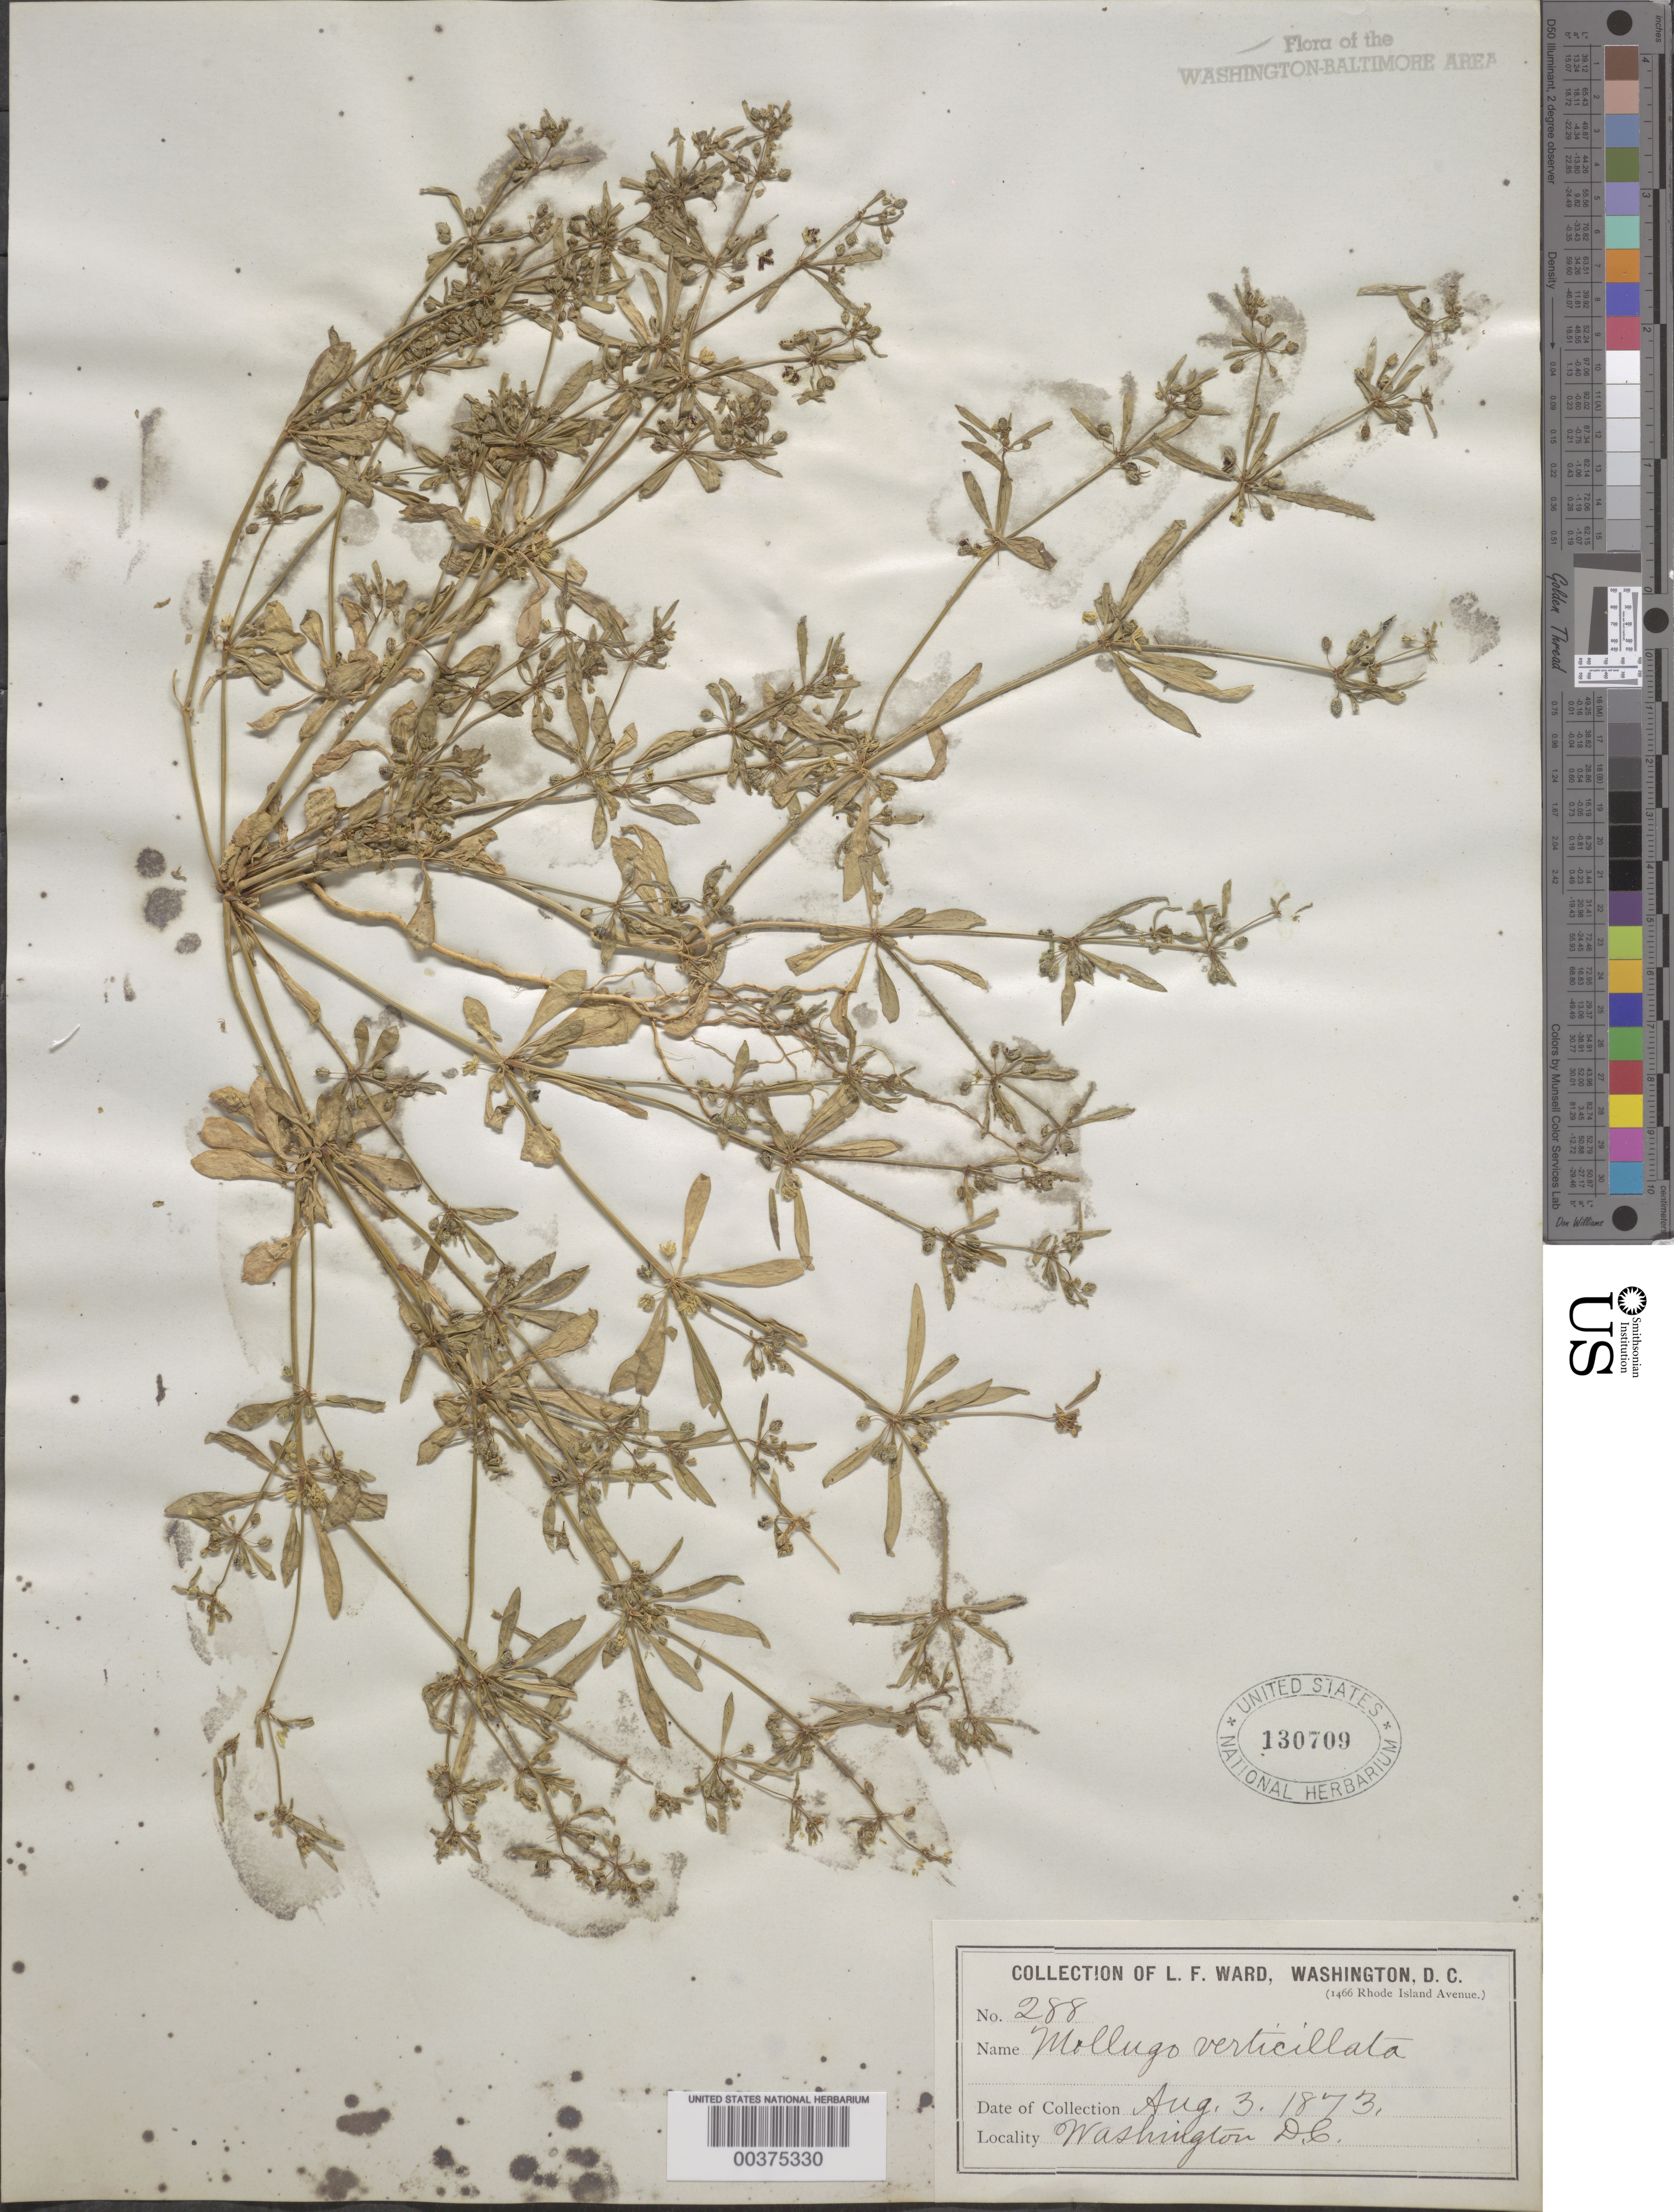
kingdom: Plantae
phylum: Tracheophyta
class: Magnoliopsida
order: Caryophyllales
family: Molluginaceae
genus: Mollugo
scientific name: Mollugo verticillata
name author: L.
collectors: L. F. Ward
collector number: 288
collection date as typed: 03 Aug 1873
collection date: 1873-08-03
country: United States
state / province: District of Columbia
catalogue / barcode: US 130709